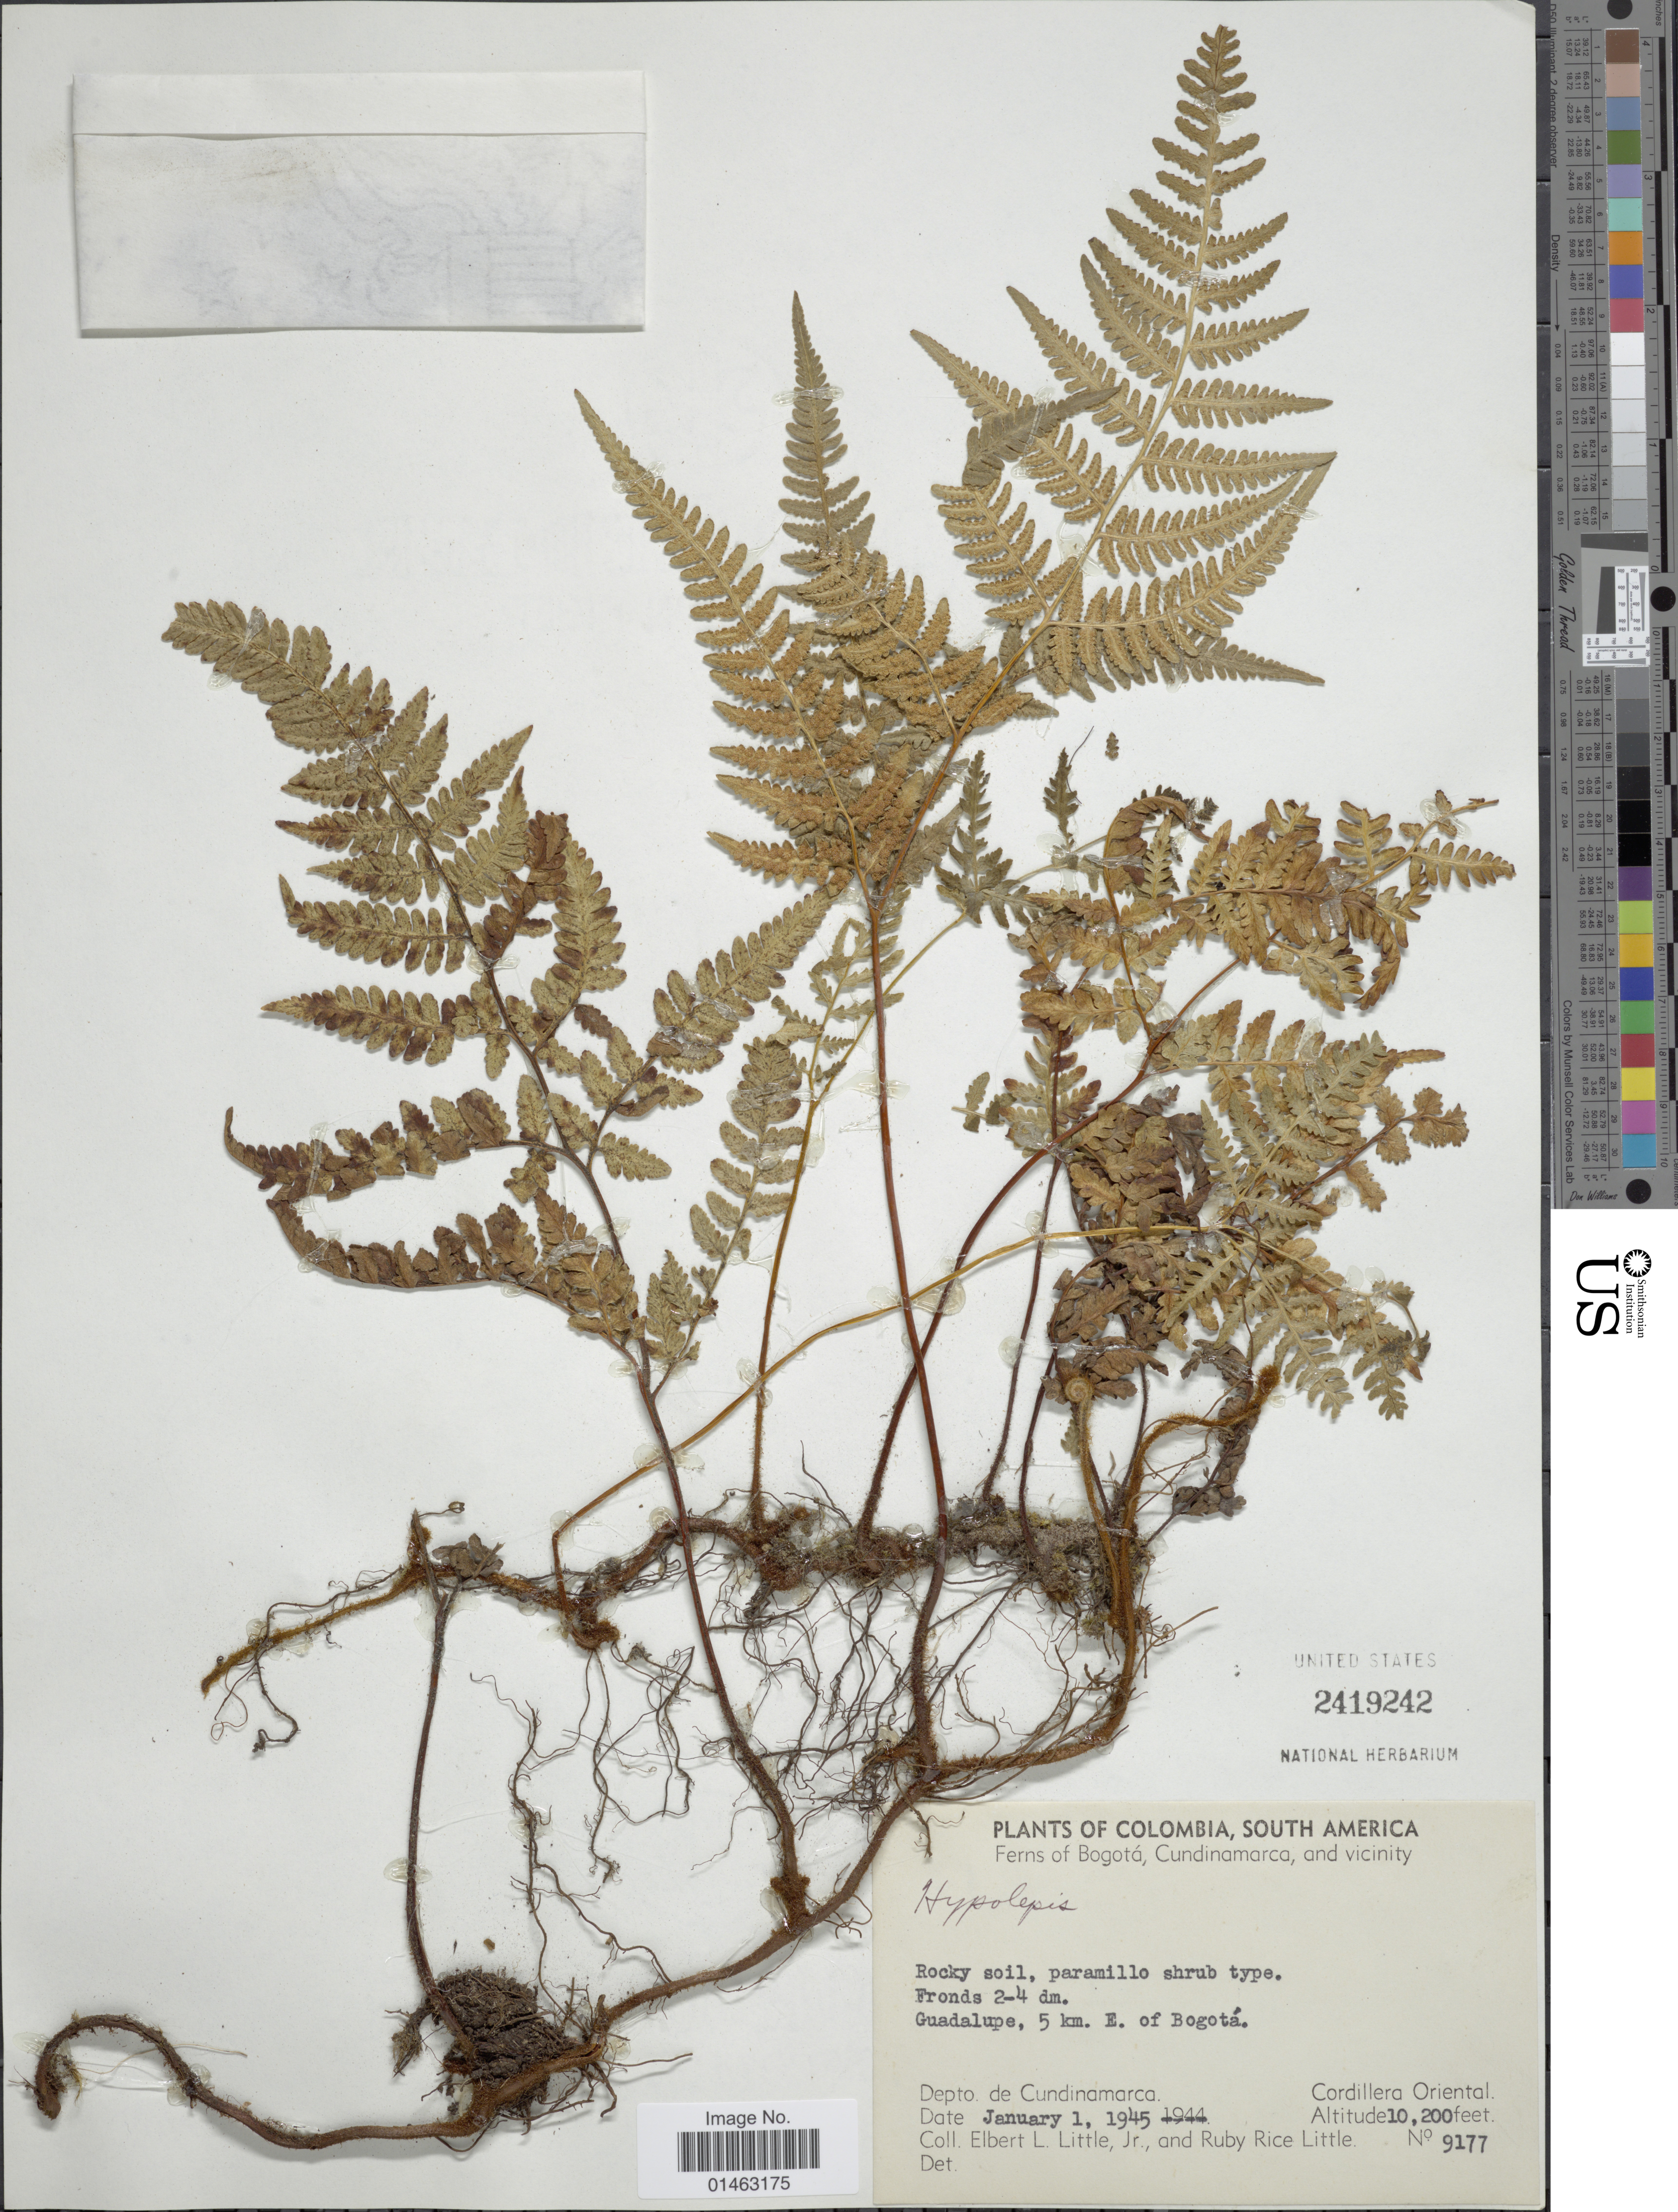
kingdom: Plantae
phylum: Tracheophyta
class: Polypodiopsida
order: Polypodiales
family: Dennstaedtiaceae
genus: Hypolepis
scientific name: Hypolepis sp.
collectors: E. L. Little & R. R. Little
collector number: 9177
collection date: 1945-01-01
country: Colombia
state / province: Cundinamarca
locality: Bogotá, Cundinamarca, and vicinity. Guadalupe , 5 km. E. of Bogotá. Cordillera Oriental.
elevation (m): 3109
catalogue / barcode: US 2419242